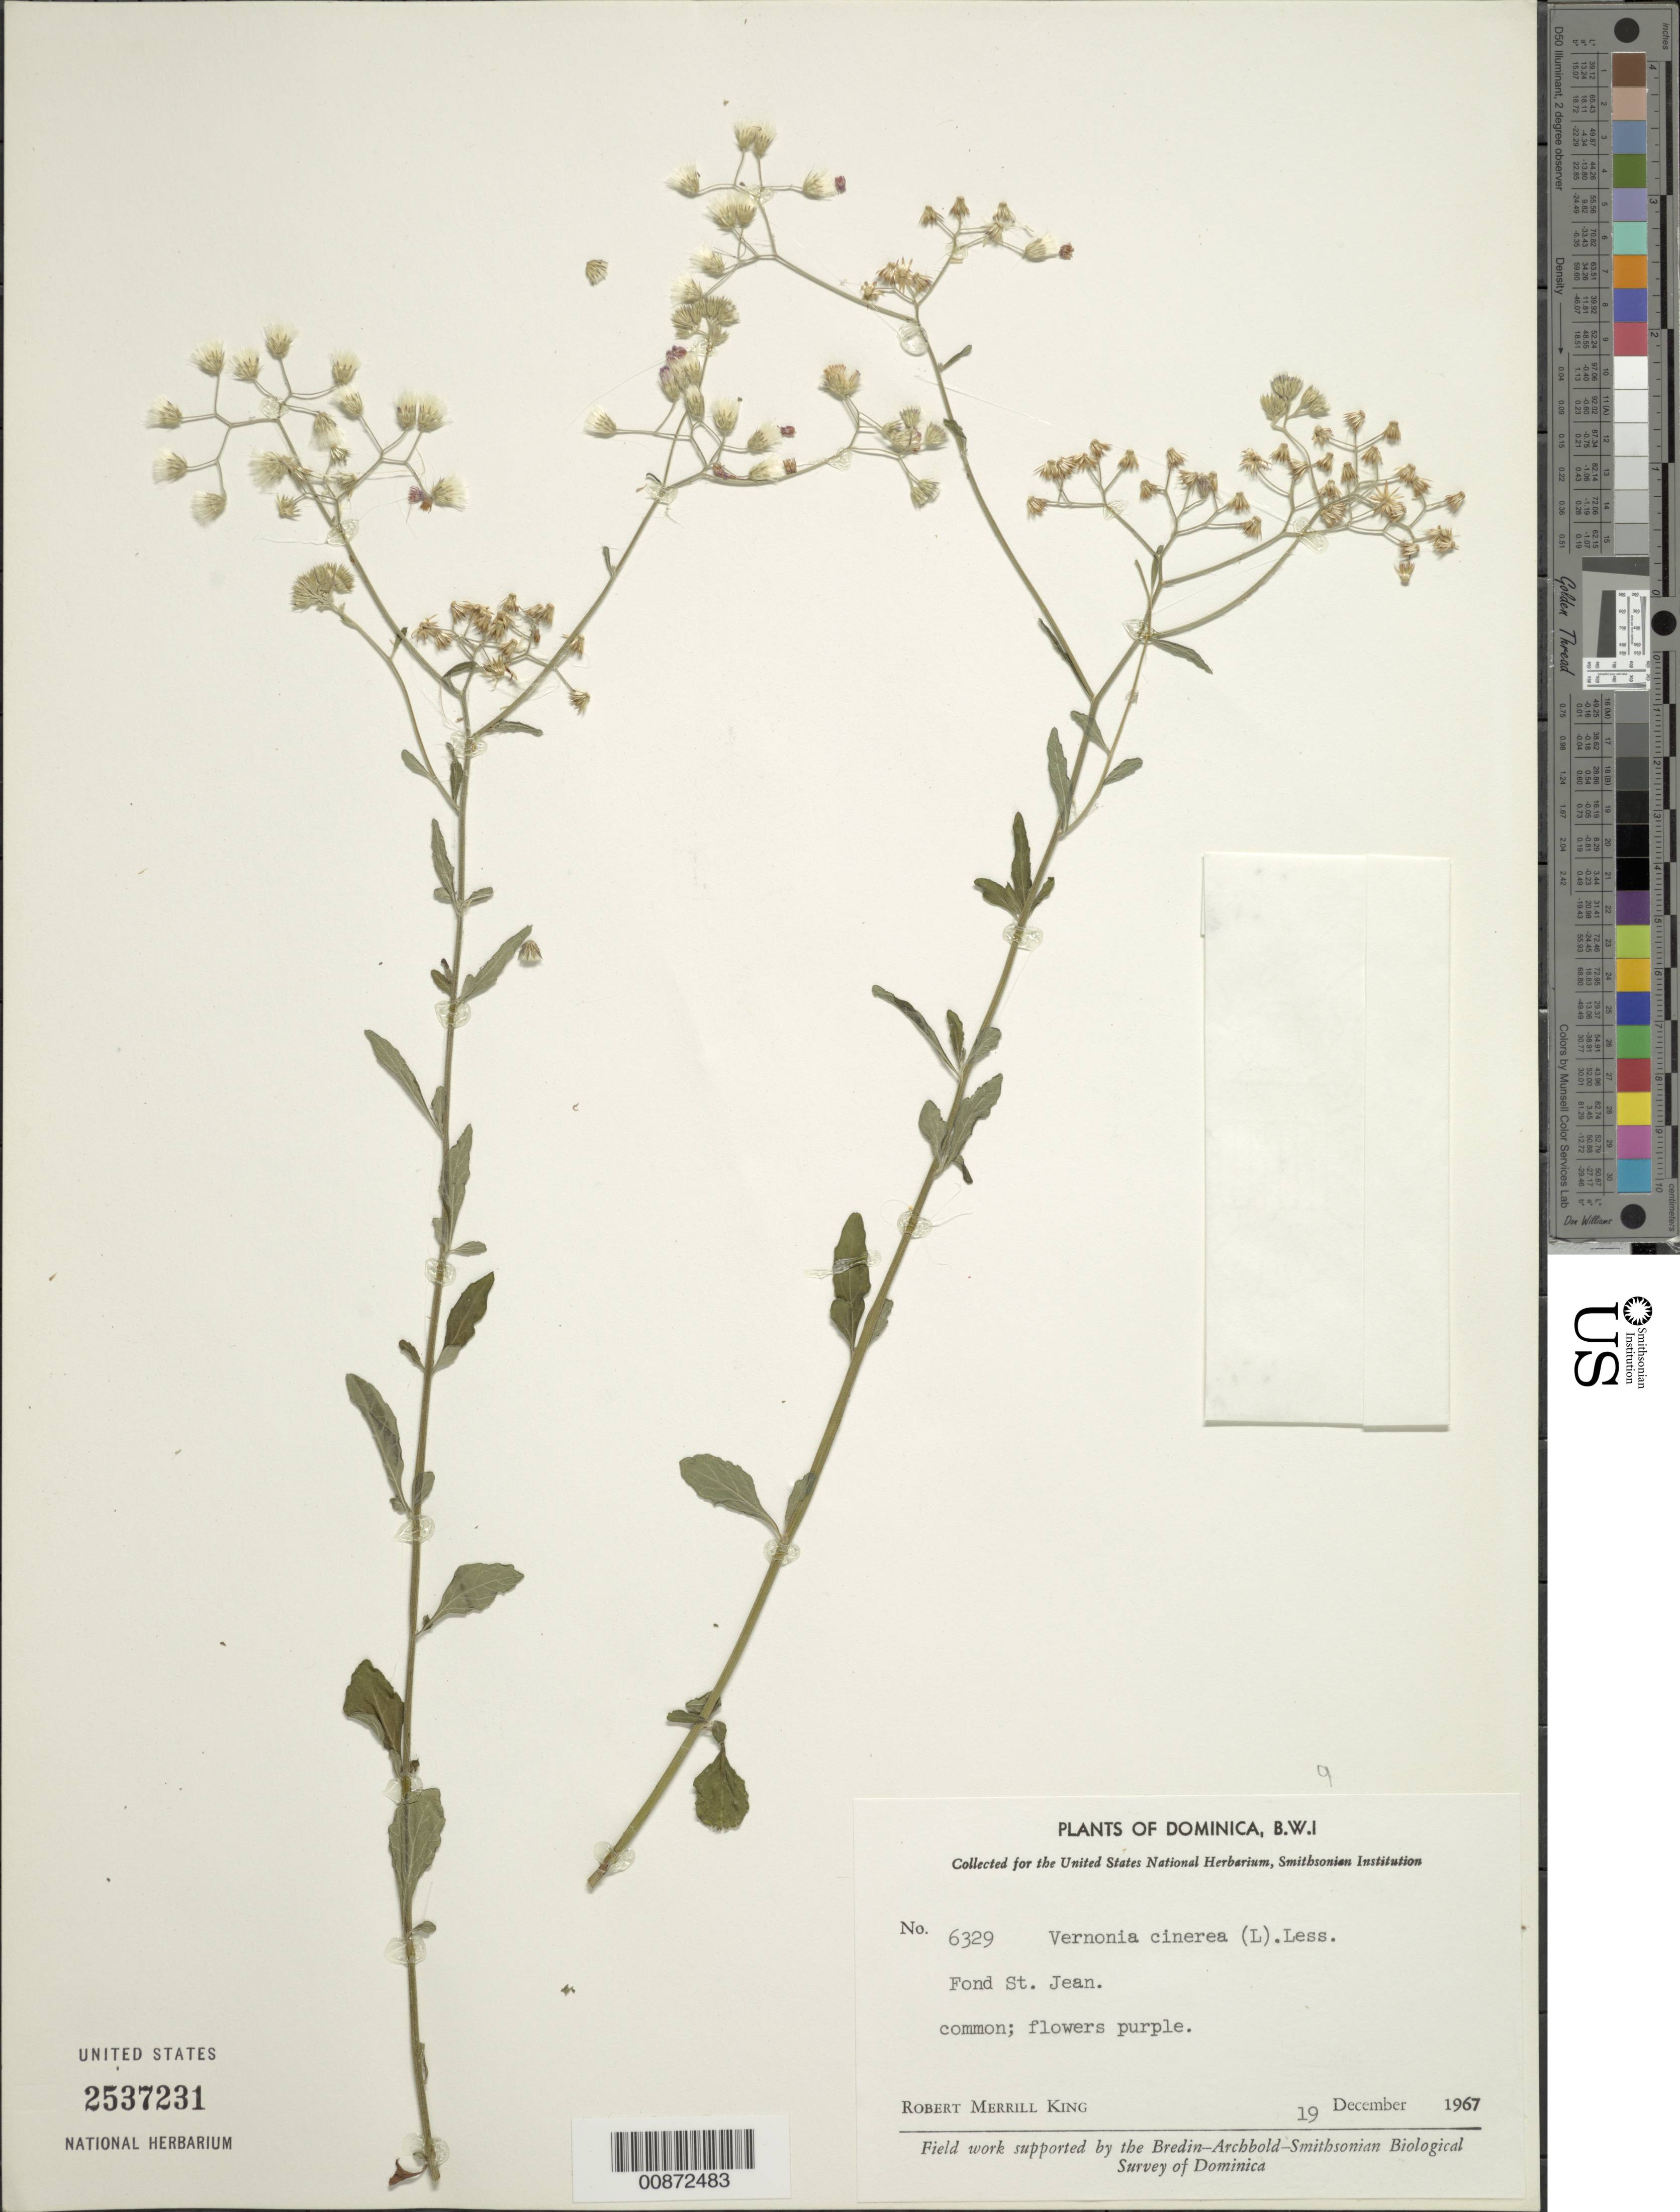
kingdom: Plantae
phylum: Tracheophyta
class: Magnoliopsida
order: Asterales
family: Asteraceae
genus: Cyanthillium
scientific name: Cyanthillium cinereum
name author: (L.) H. Rob.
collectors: R. M. King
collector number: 6329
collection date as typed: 19 Dec 1967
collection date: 1967-12-19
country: Dominica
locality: Fond St. Jean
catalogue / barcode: US 2537231